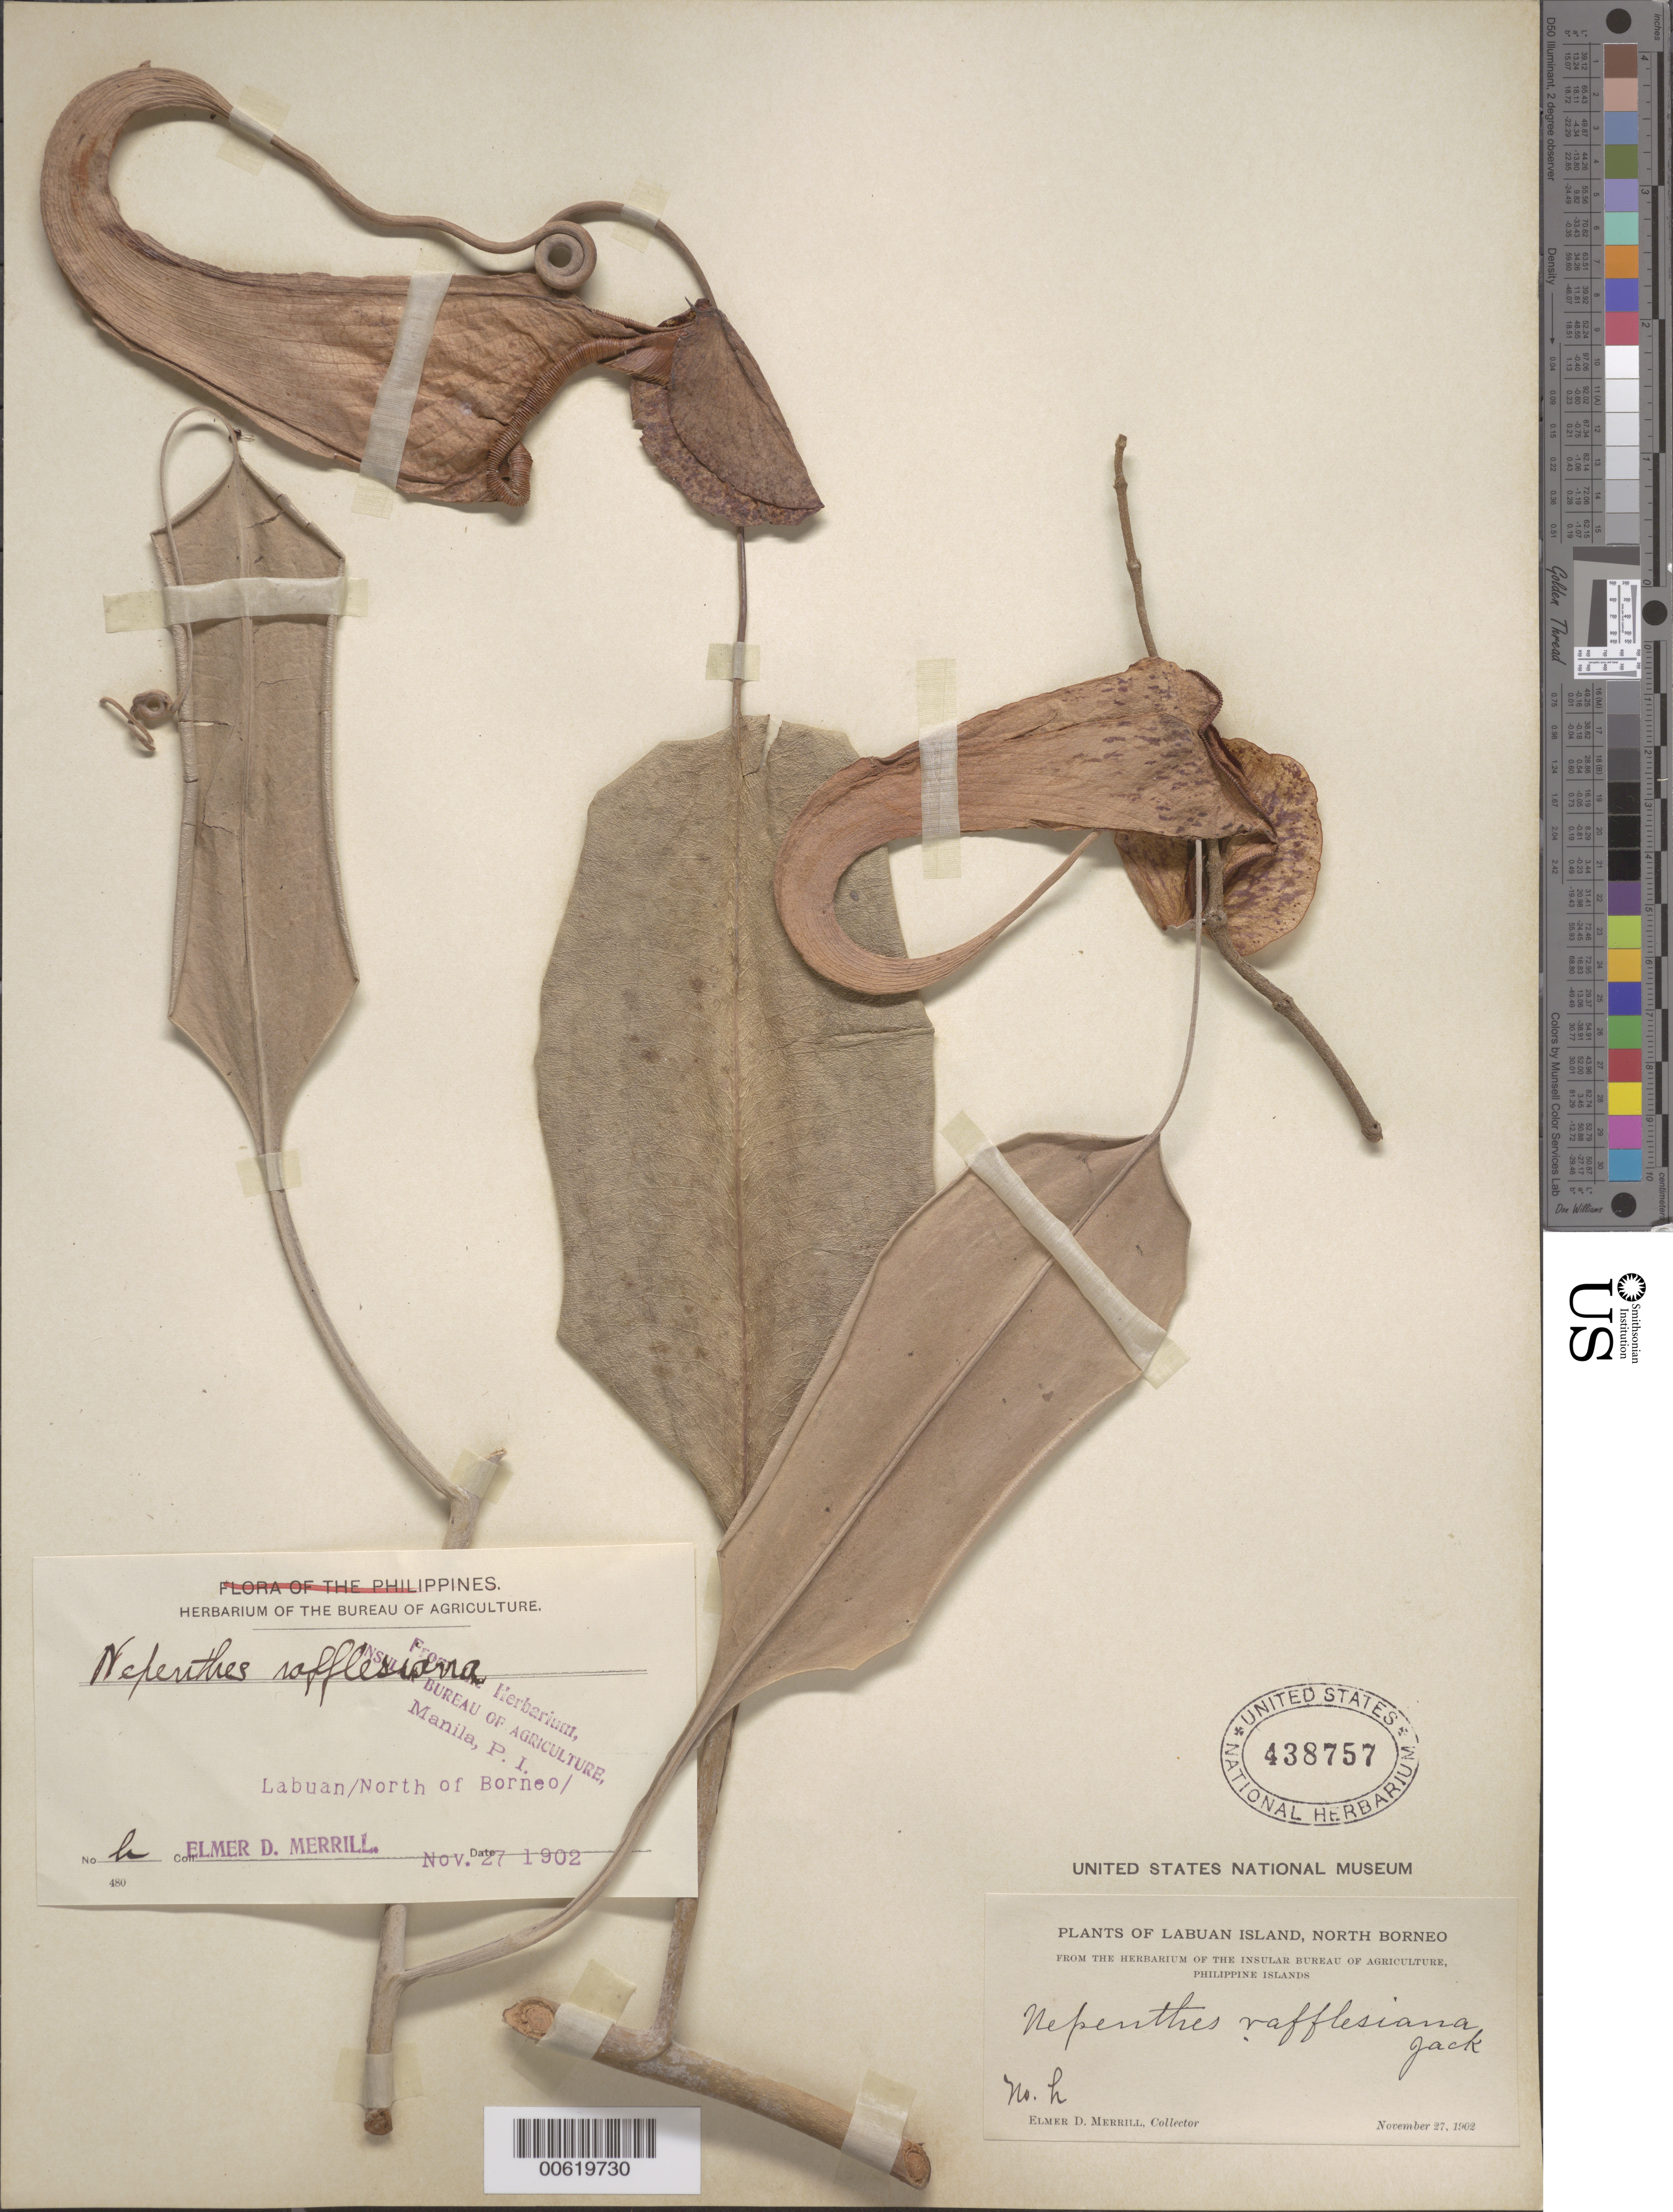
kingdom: Plantae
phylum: Tracheophyta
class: Magnoliopsida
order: Caryophyllales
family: Nepenthaceae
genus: Nepenthes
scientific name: Nepenthes rafflesiana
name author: Jack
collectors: E. D. Merrill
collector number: h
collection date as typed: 27 Nov 1902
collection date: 1902-11-27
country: Malaysia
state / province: Labuan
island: Labuan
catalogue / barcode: US 438757